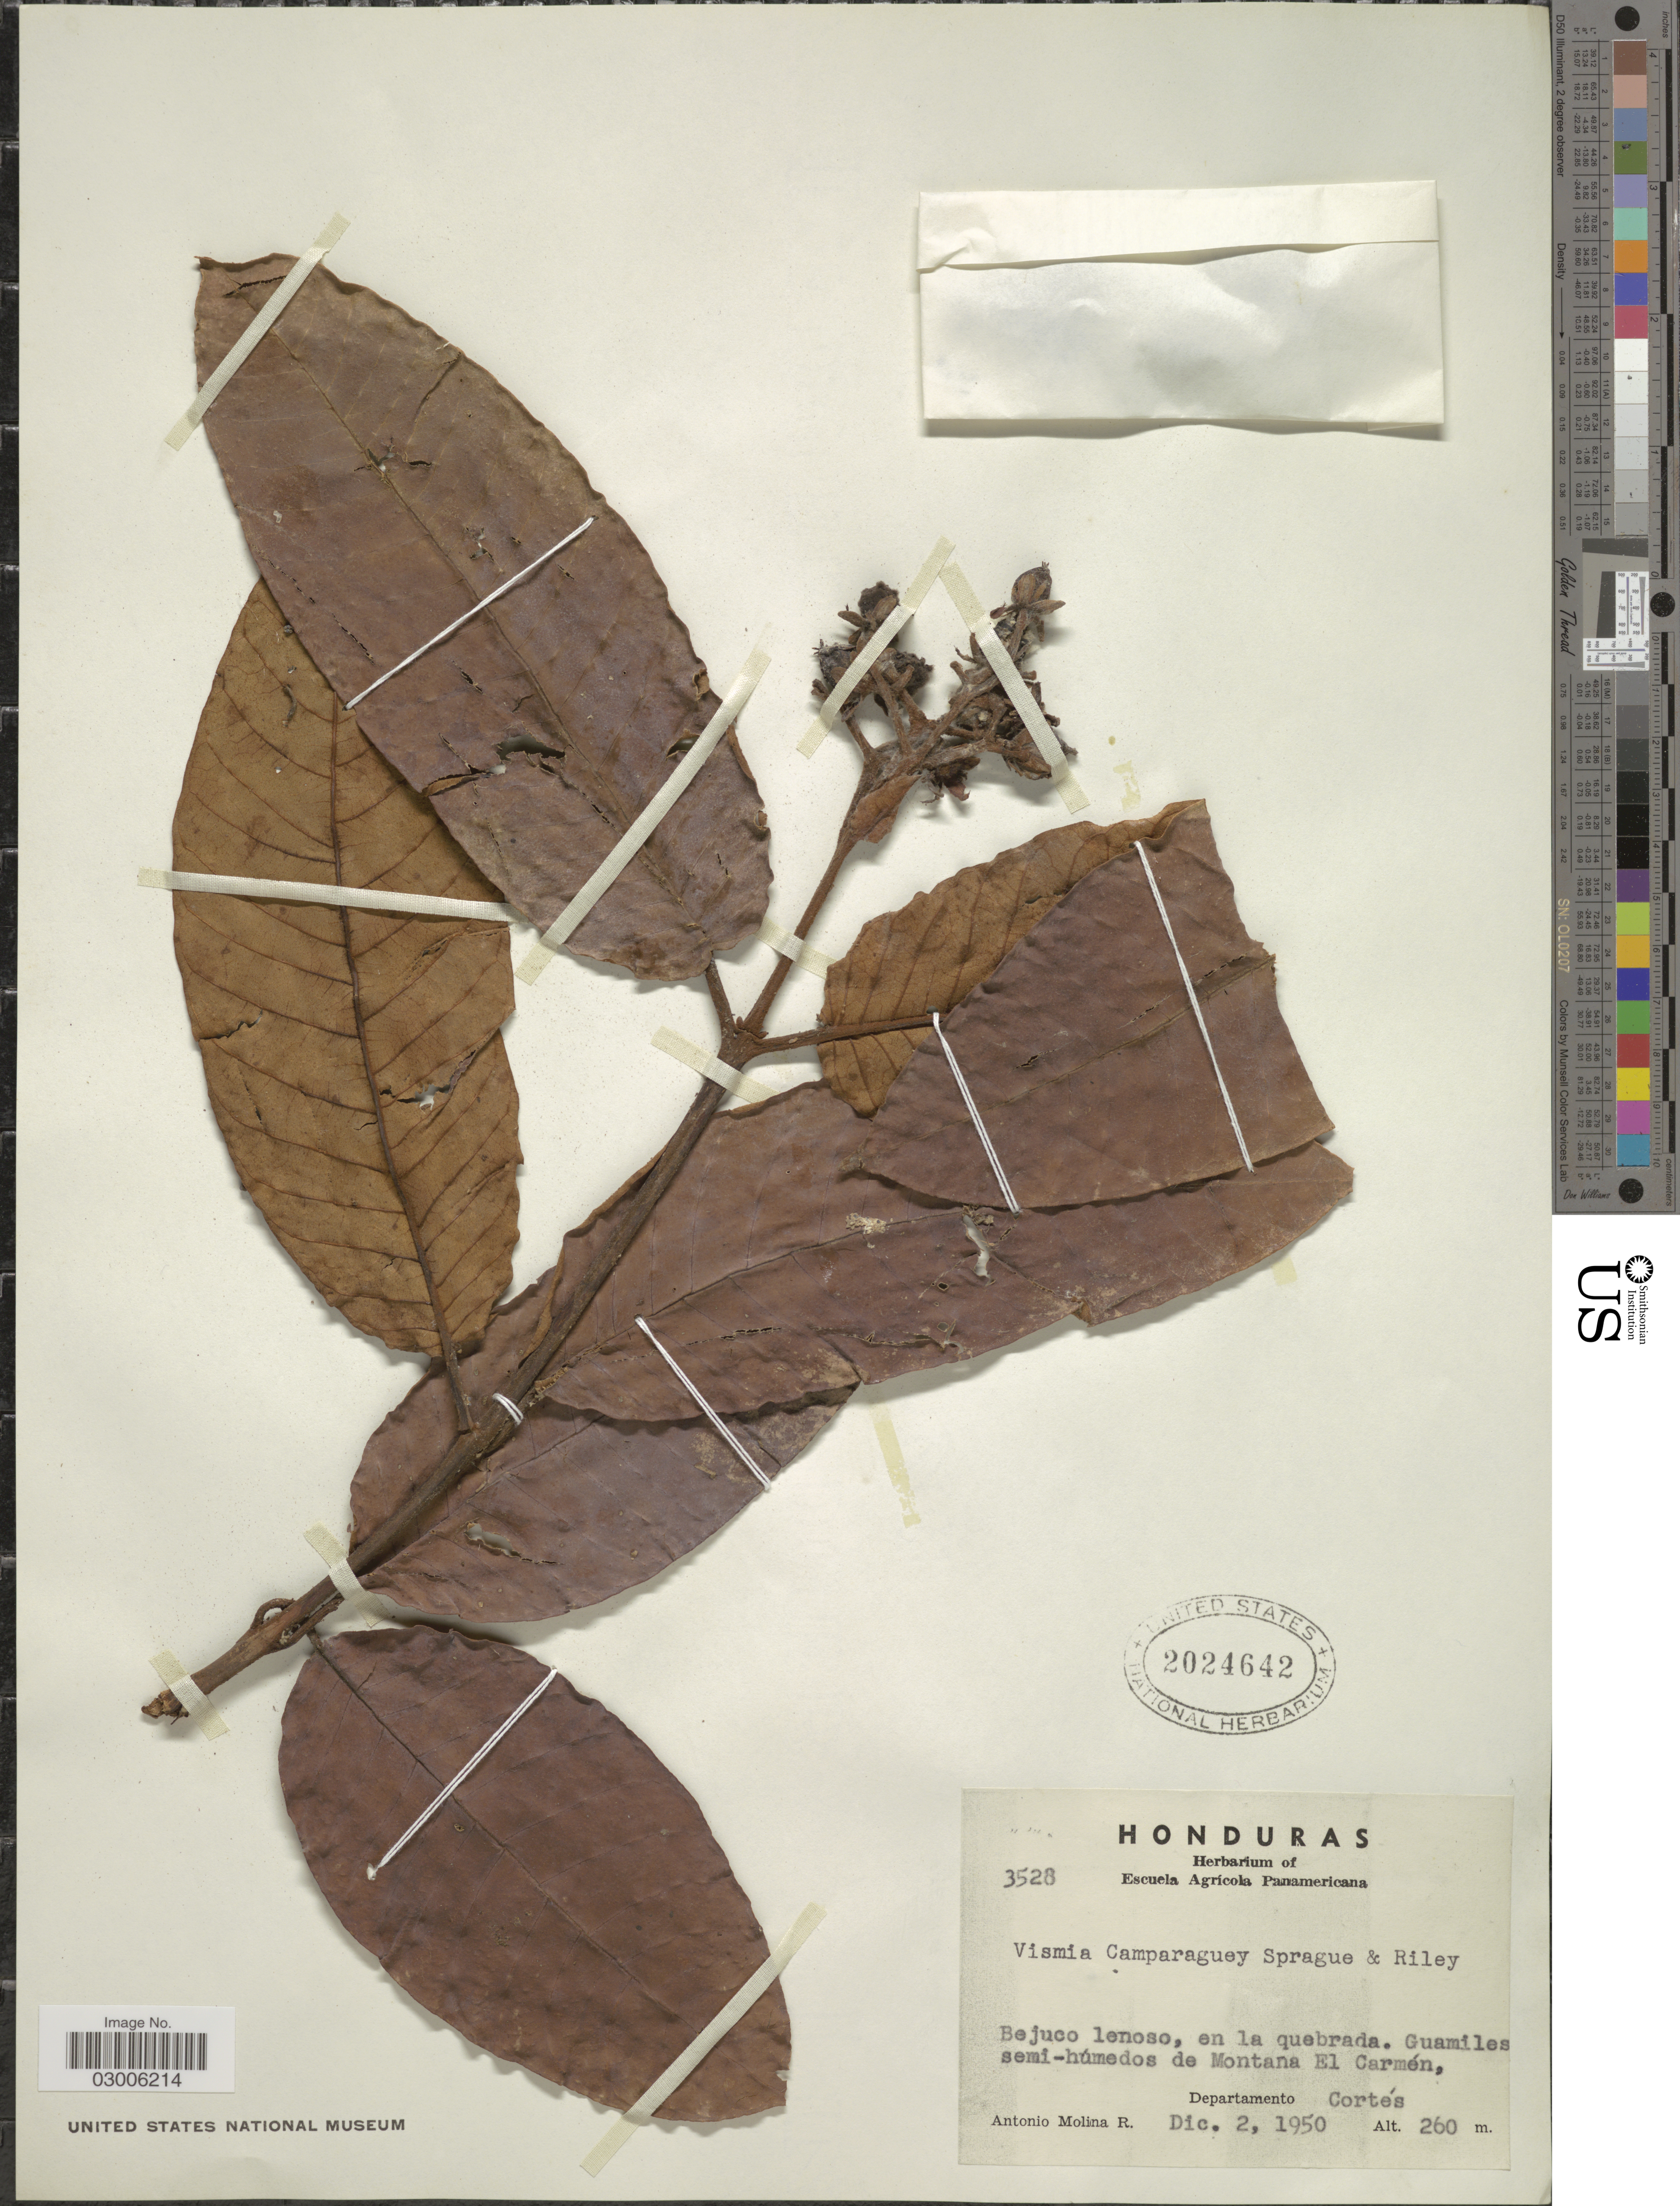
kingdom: Plantae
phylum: Tracheophyta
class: Magnoliopsida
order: Malpighiales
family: Hypericaceae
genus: Vismia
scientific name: Vismia camparaguey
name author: Sprague & L. Riley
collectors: A. Molina R.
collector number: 3528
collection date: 1950-12-02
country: Honduras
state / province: Cortés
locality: Bejuco lenoso, en la quebrada. Guamiles semi-húmedos de Montana El Carmén, Departamento Cortés.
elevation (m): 260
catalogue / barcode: US 2024642